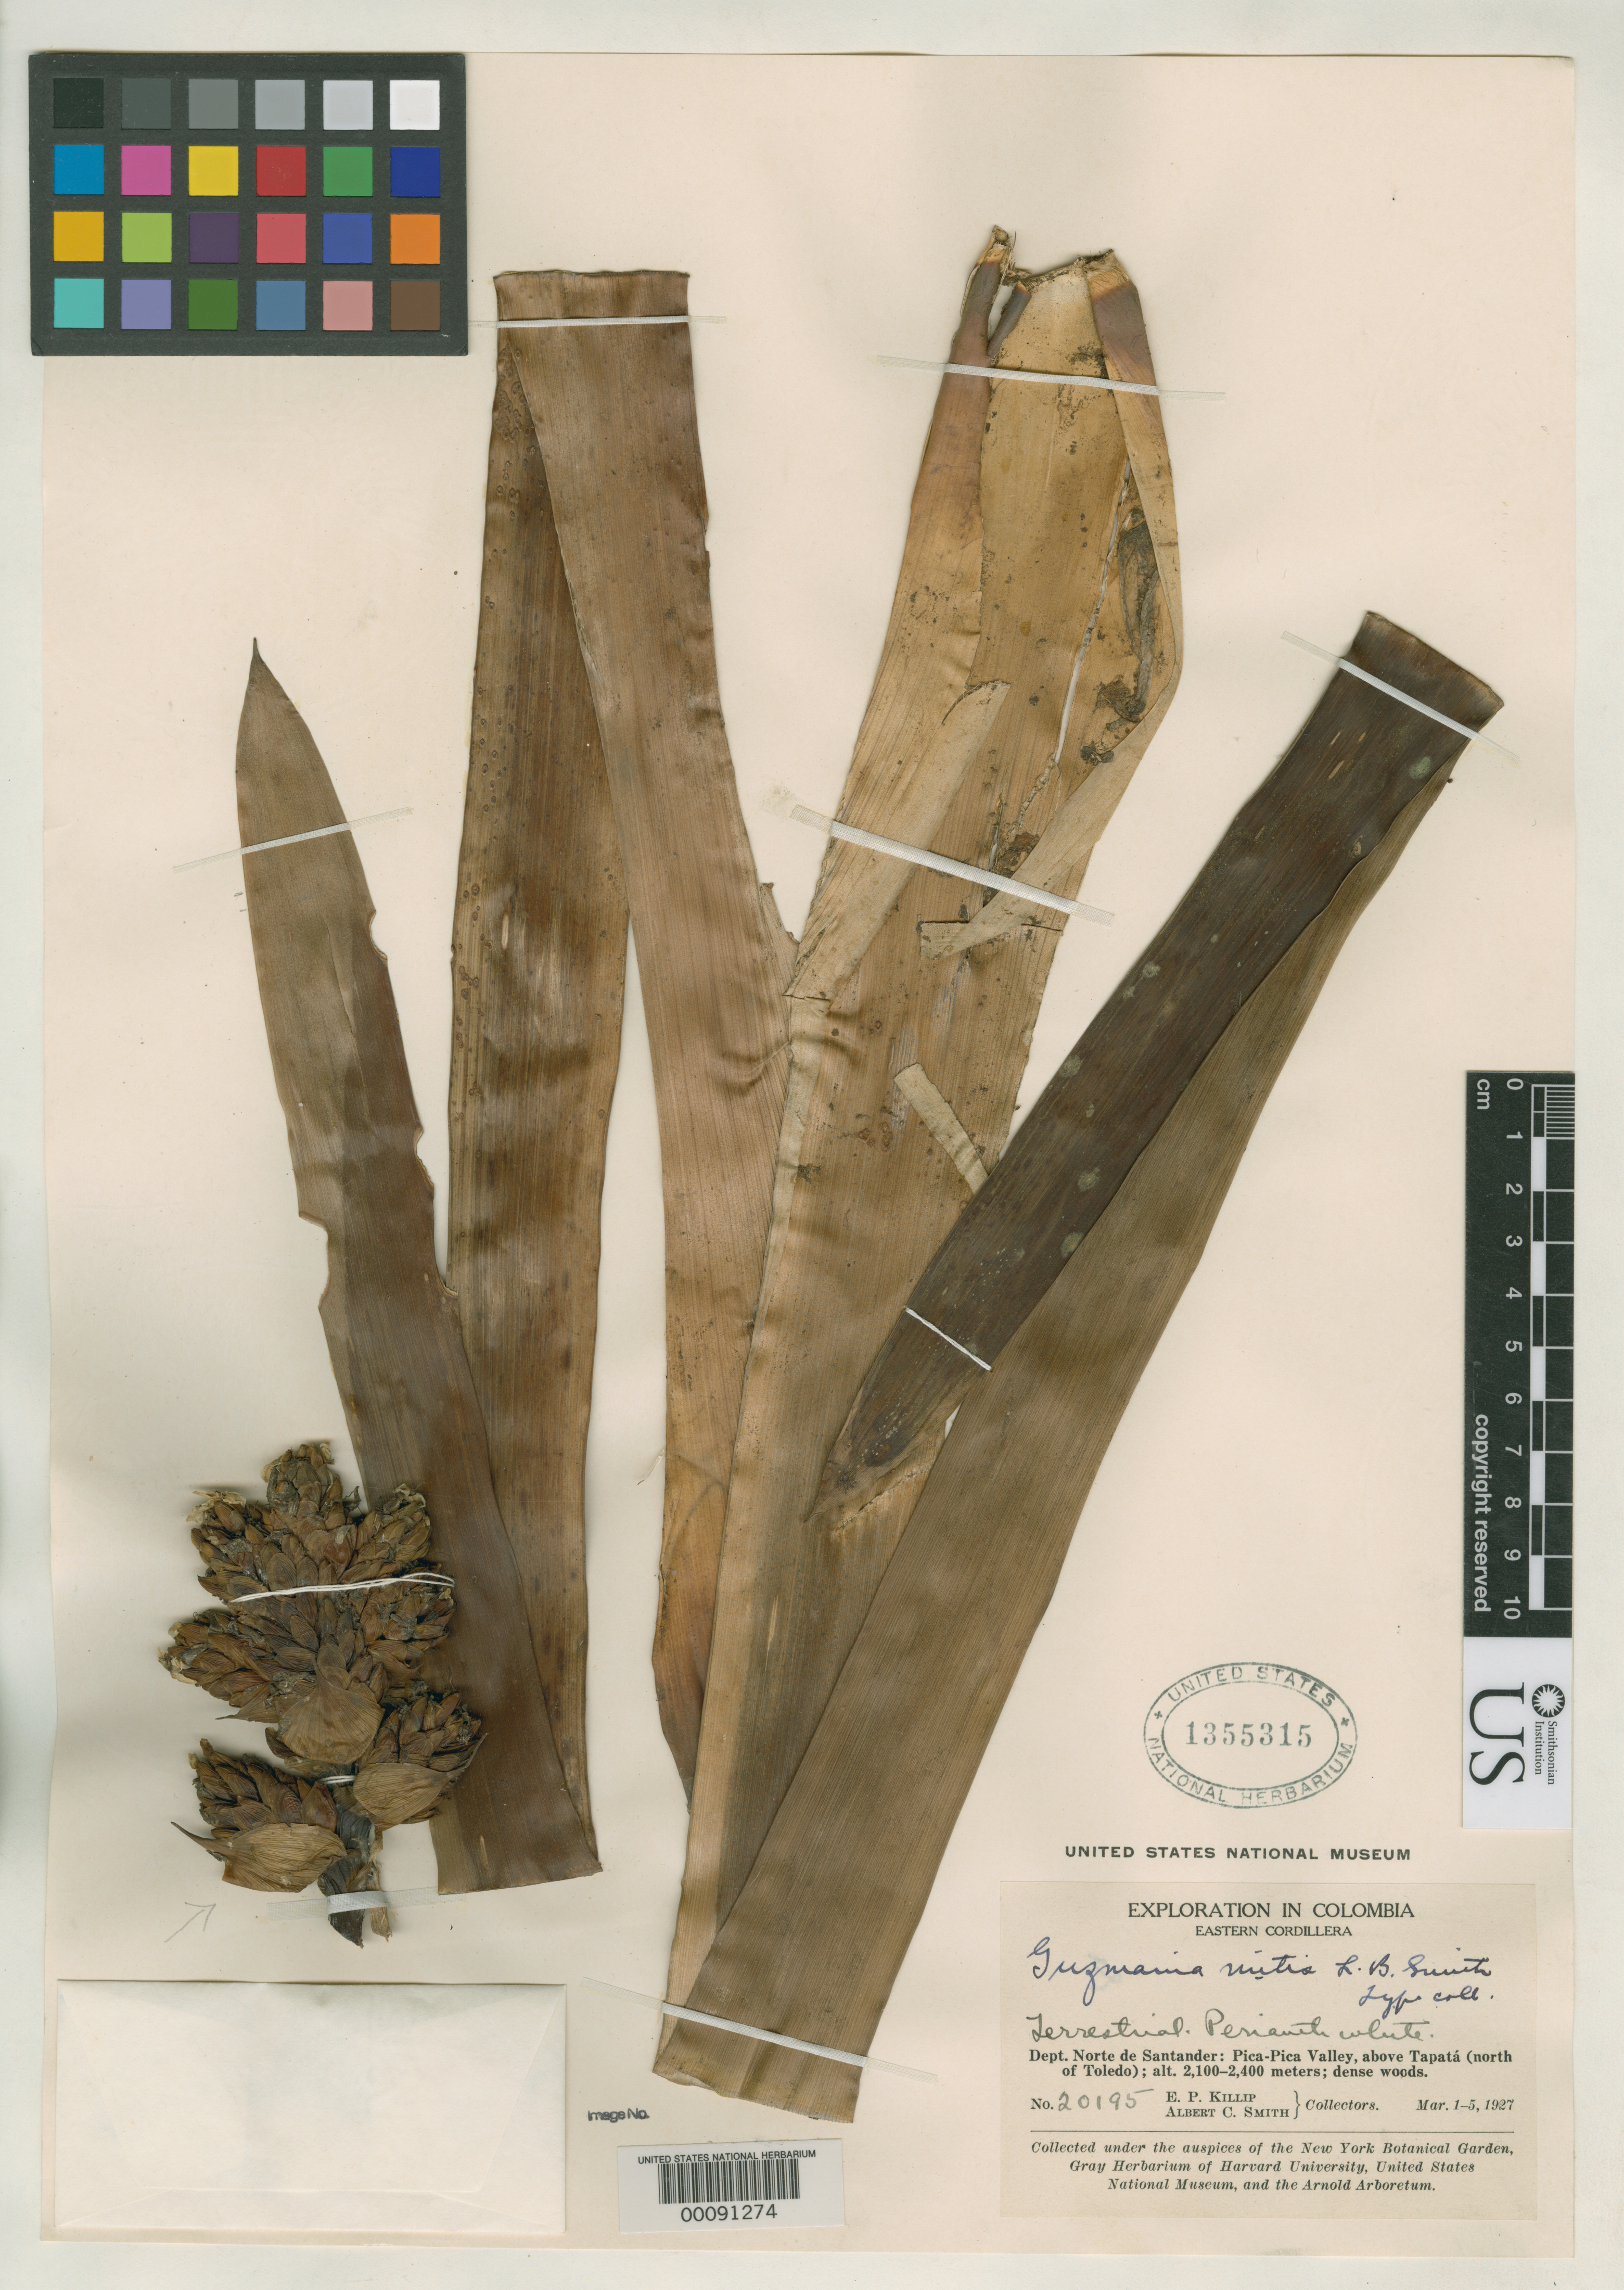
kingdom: Plantae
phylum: Tracheophyta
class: Liliopsida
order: Poales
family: Bromeliaceae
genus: Guzmania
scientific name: Guzmania mitis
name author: L.B. Sm.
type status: Isotype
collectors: E. P. Killip & A. C. Smith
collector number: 20195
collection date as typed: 1927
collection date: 1927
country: Colombia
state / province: Norte de Santander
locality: Pica-Pica Valley above Tapata, N of Toledo.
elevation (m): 2100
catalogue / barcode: US 1355315